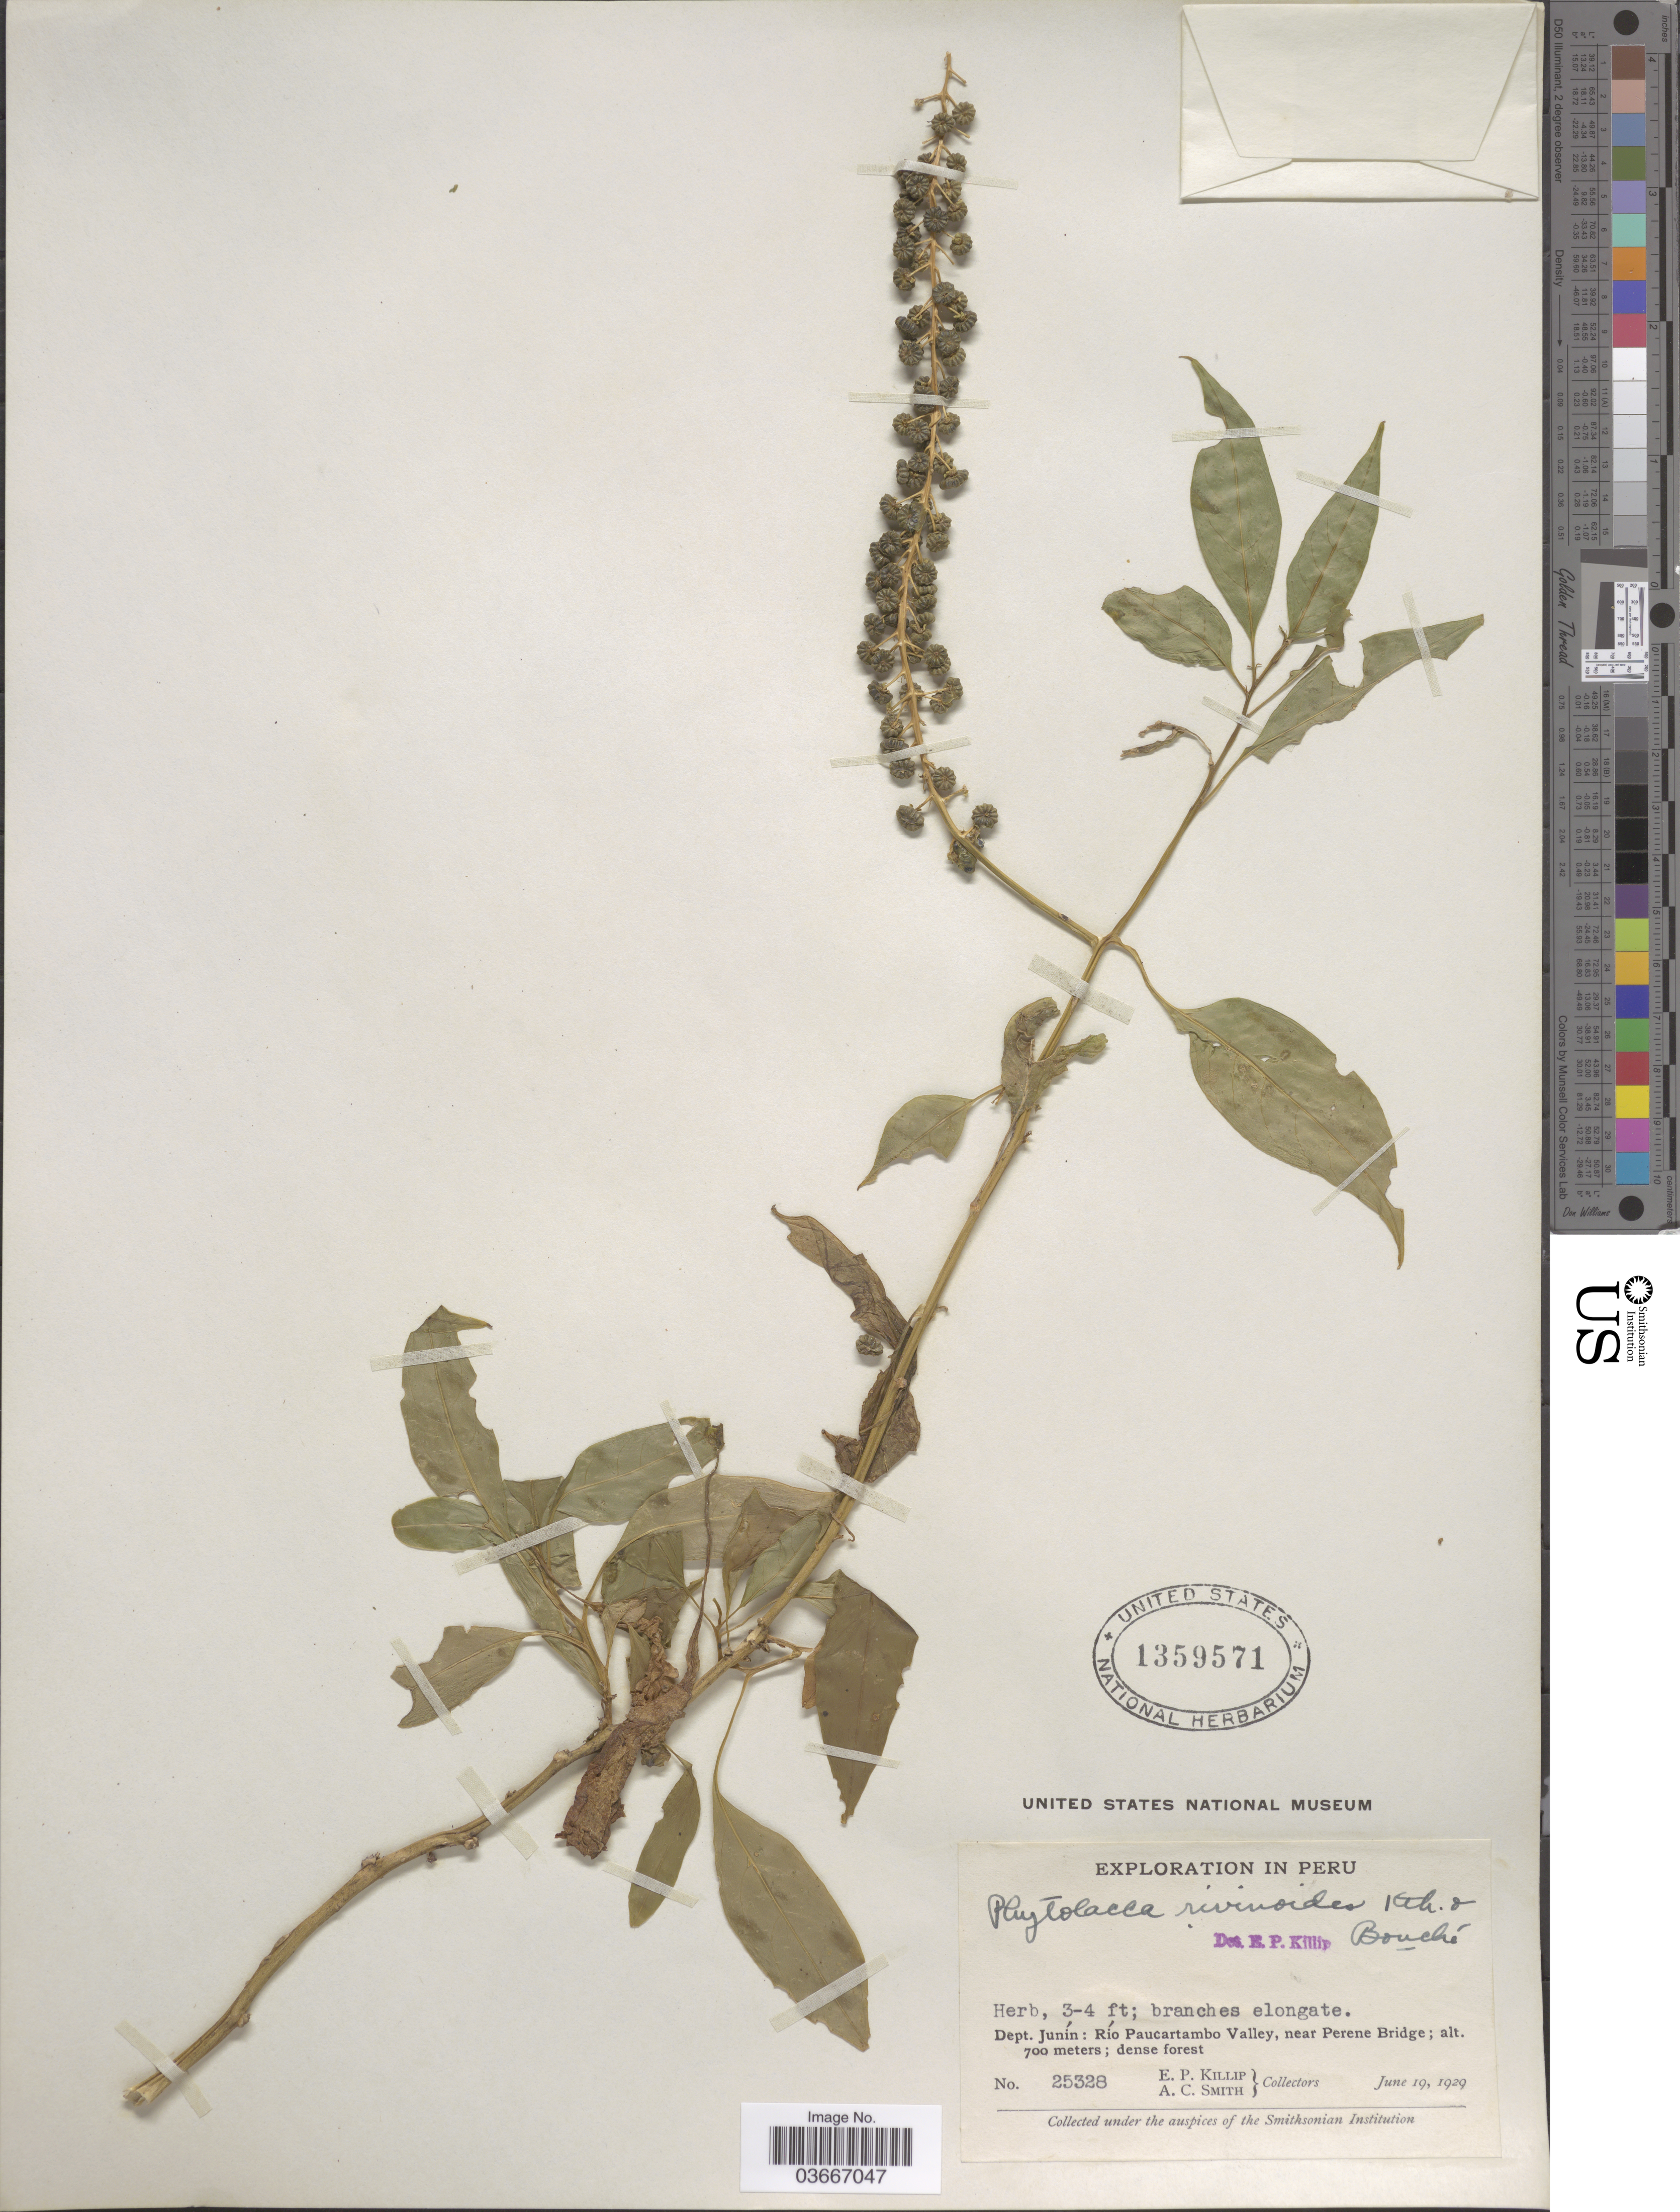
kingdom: Plantae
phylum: Tracheophyta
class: Magnoliopsida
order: Caryophyllales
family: Phytolaccaceae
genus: Phytolacca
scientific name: Phytolacca rivinoides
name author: Kunth & C.D. Bouché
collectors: E. P. Killip & A. C. Smith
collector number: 25328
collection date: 1929-06-19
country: Peru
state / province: Junín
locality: Dept. Junín: Río Paucartambo Valley, near Perene Bridge.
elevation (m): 700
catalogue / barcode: US 1359571